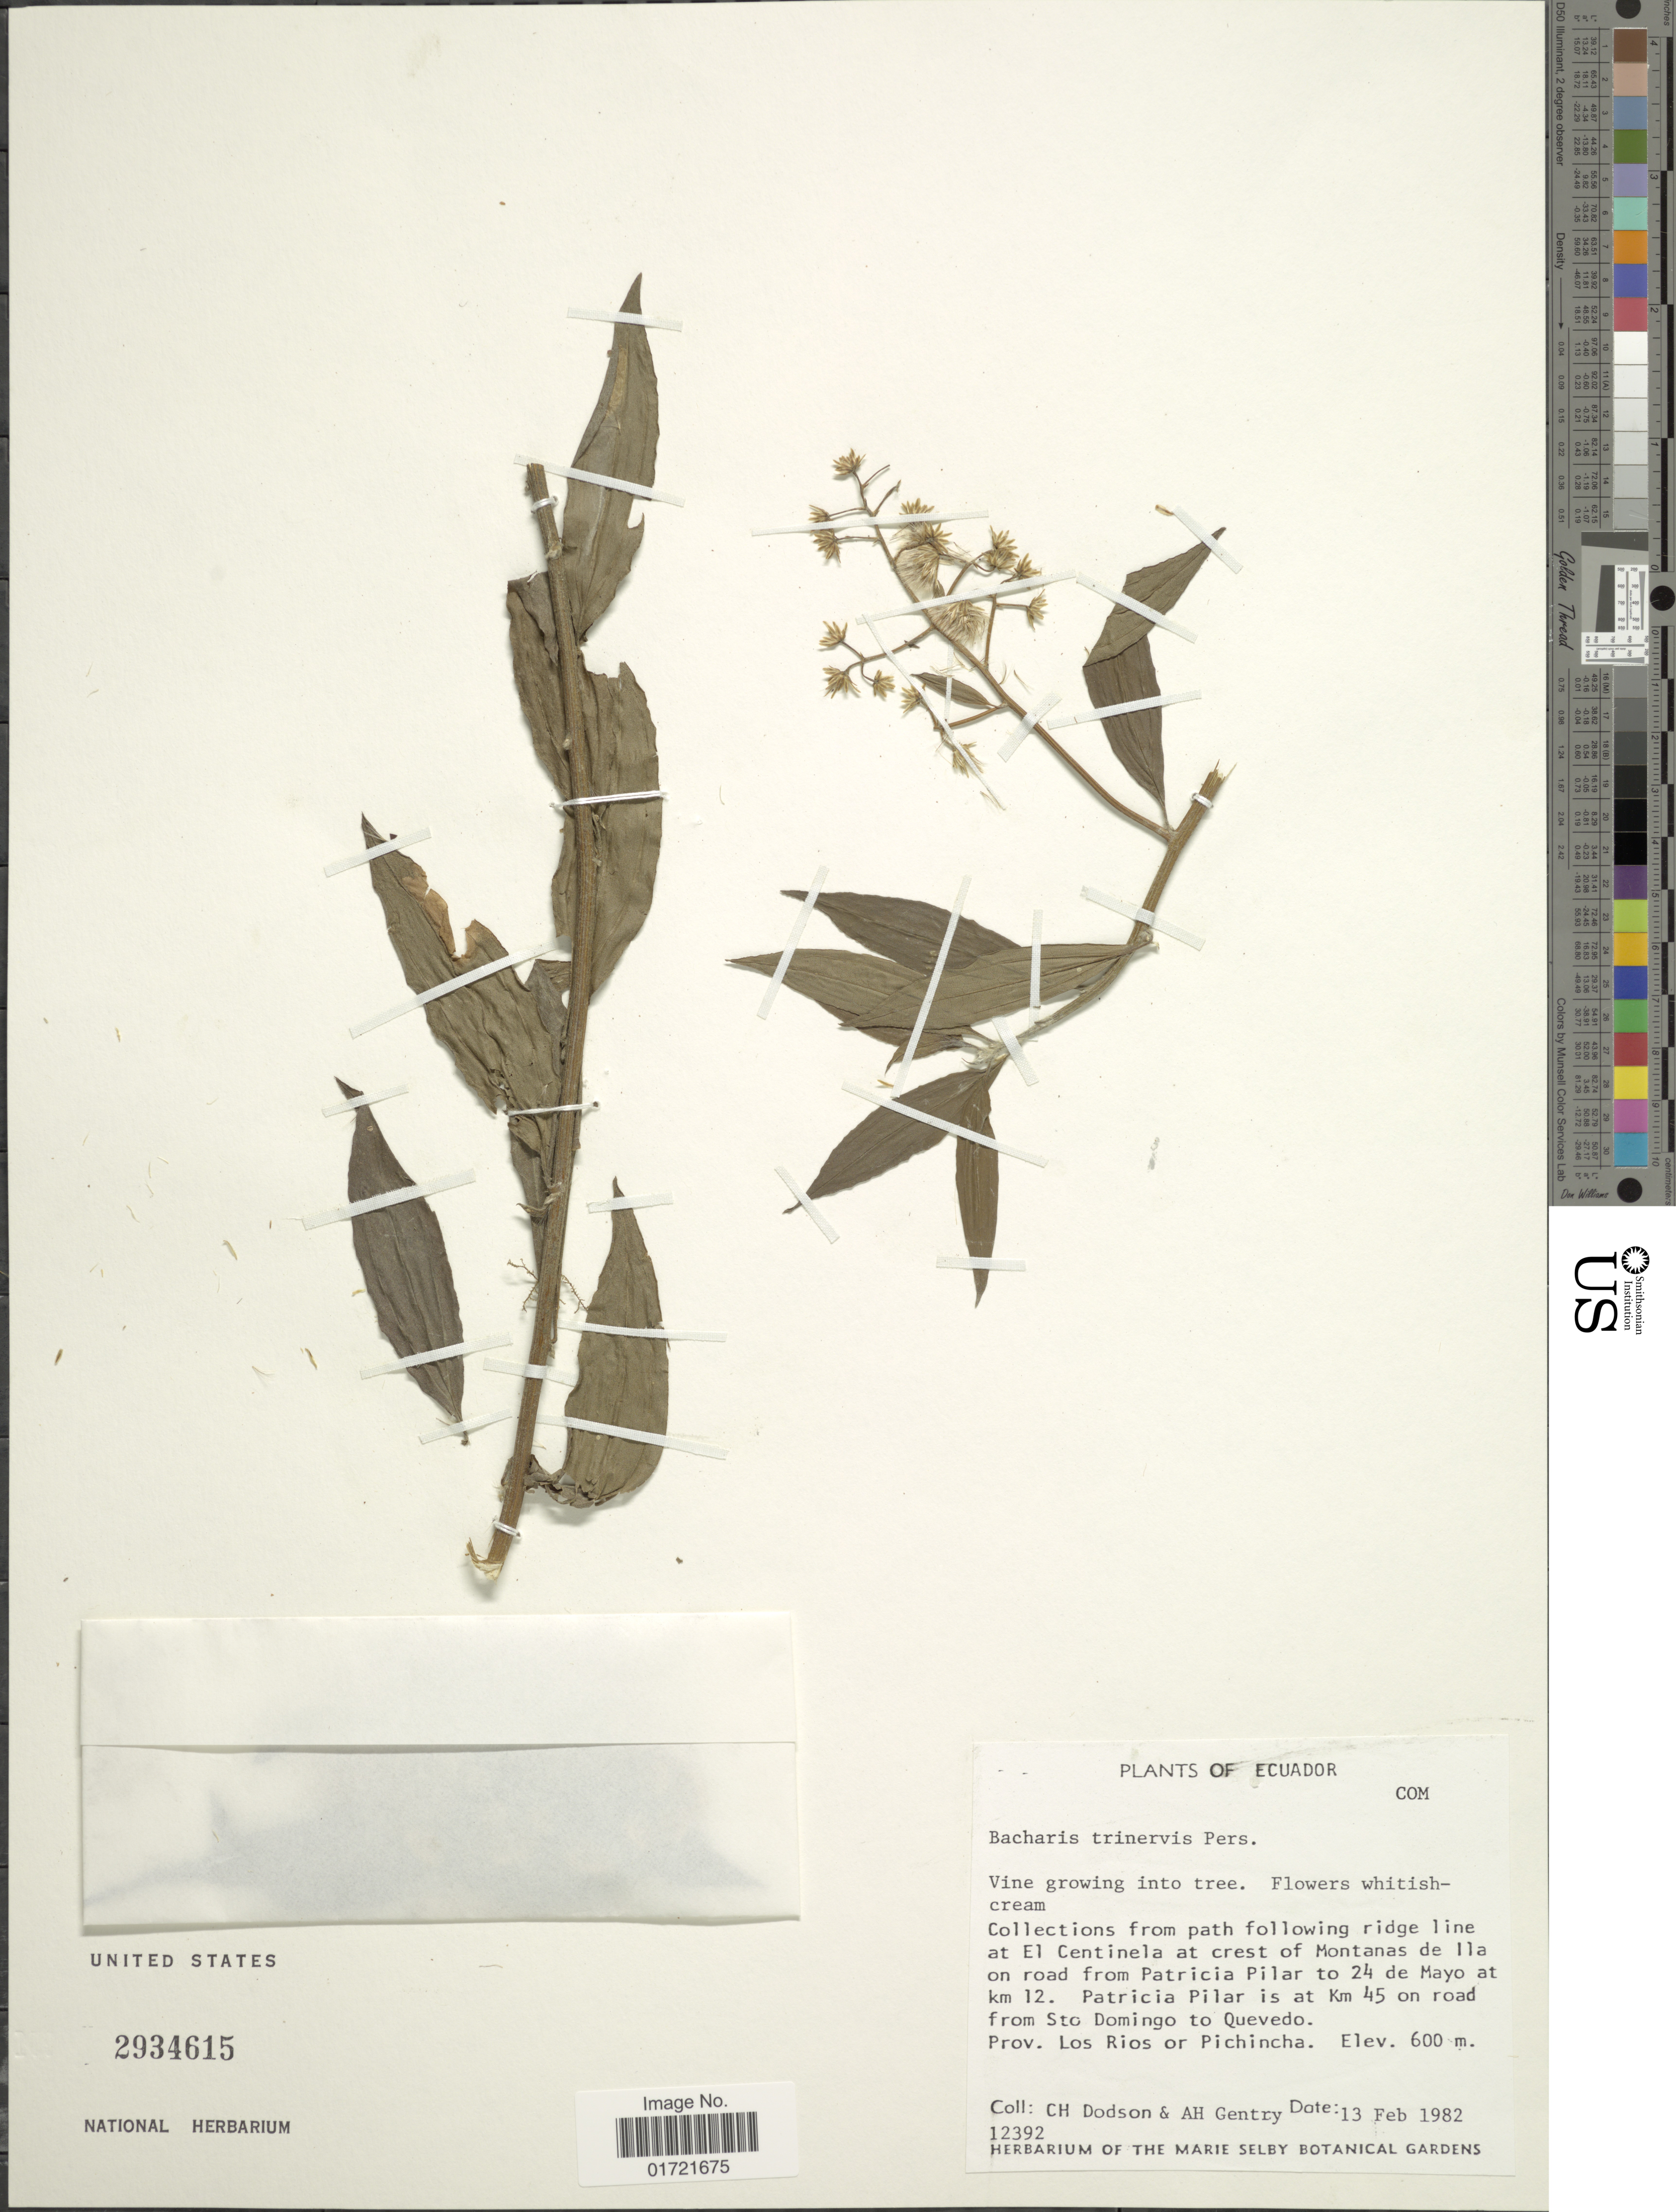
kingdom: Plantae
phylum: Tracheophyta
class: Magnoliopsida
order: Asterales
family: Asteraceae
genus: Baccharis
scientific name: Baccharis trinervis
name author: (Lam.) Pers.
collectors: C. H. Dodson & A. H. Gentry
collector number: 12392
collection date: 1982-02-13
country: Ecuador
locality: From path following ridge line at El Centinela at crest of Montanas de Ila on road from Patricia Pilar is at Km 45 on road from Sto Domingo to Quevedo, Prov. Los Rios or Pichincha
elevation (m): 600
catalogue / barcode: US 2934615